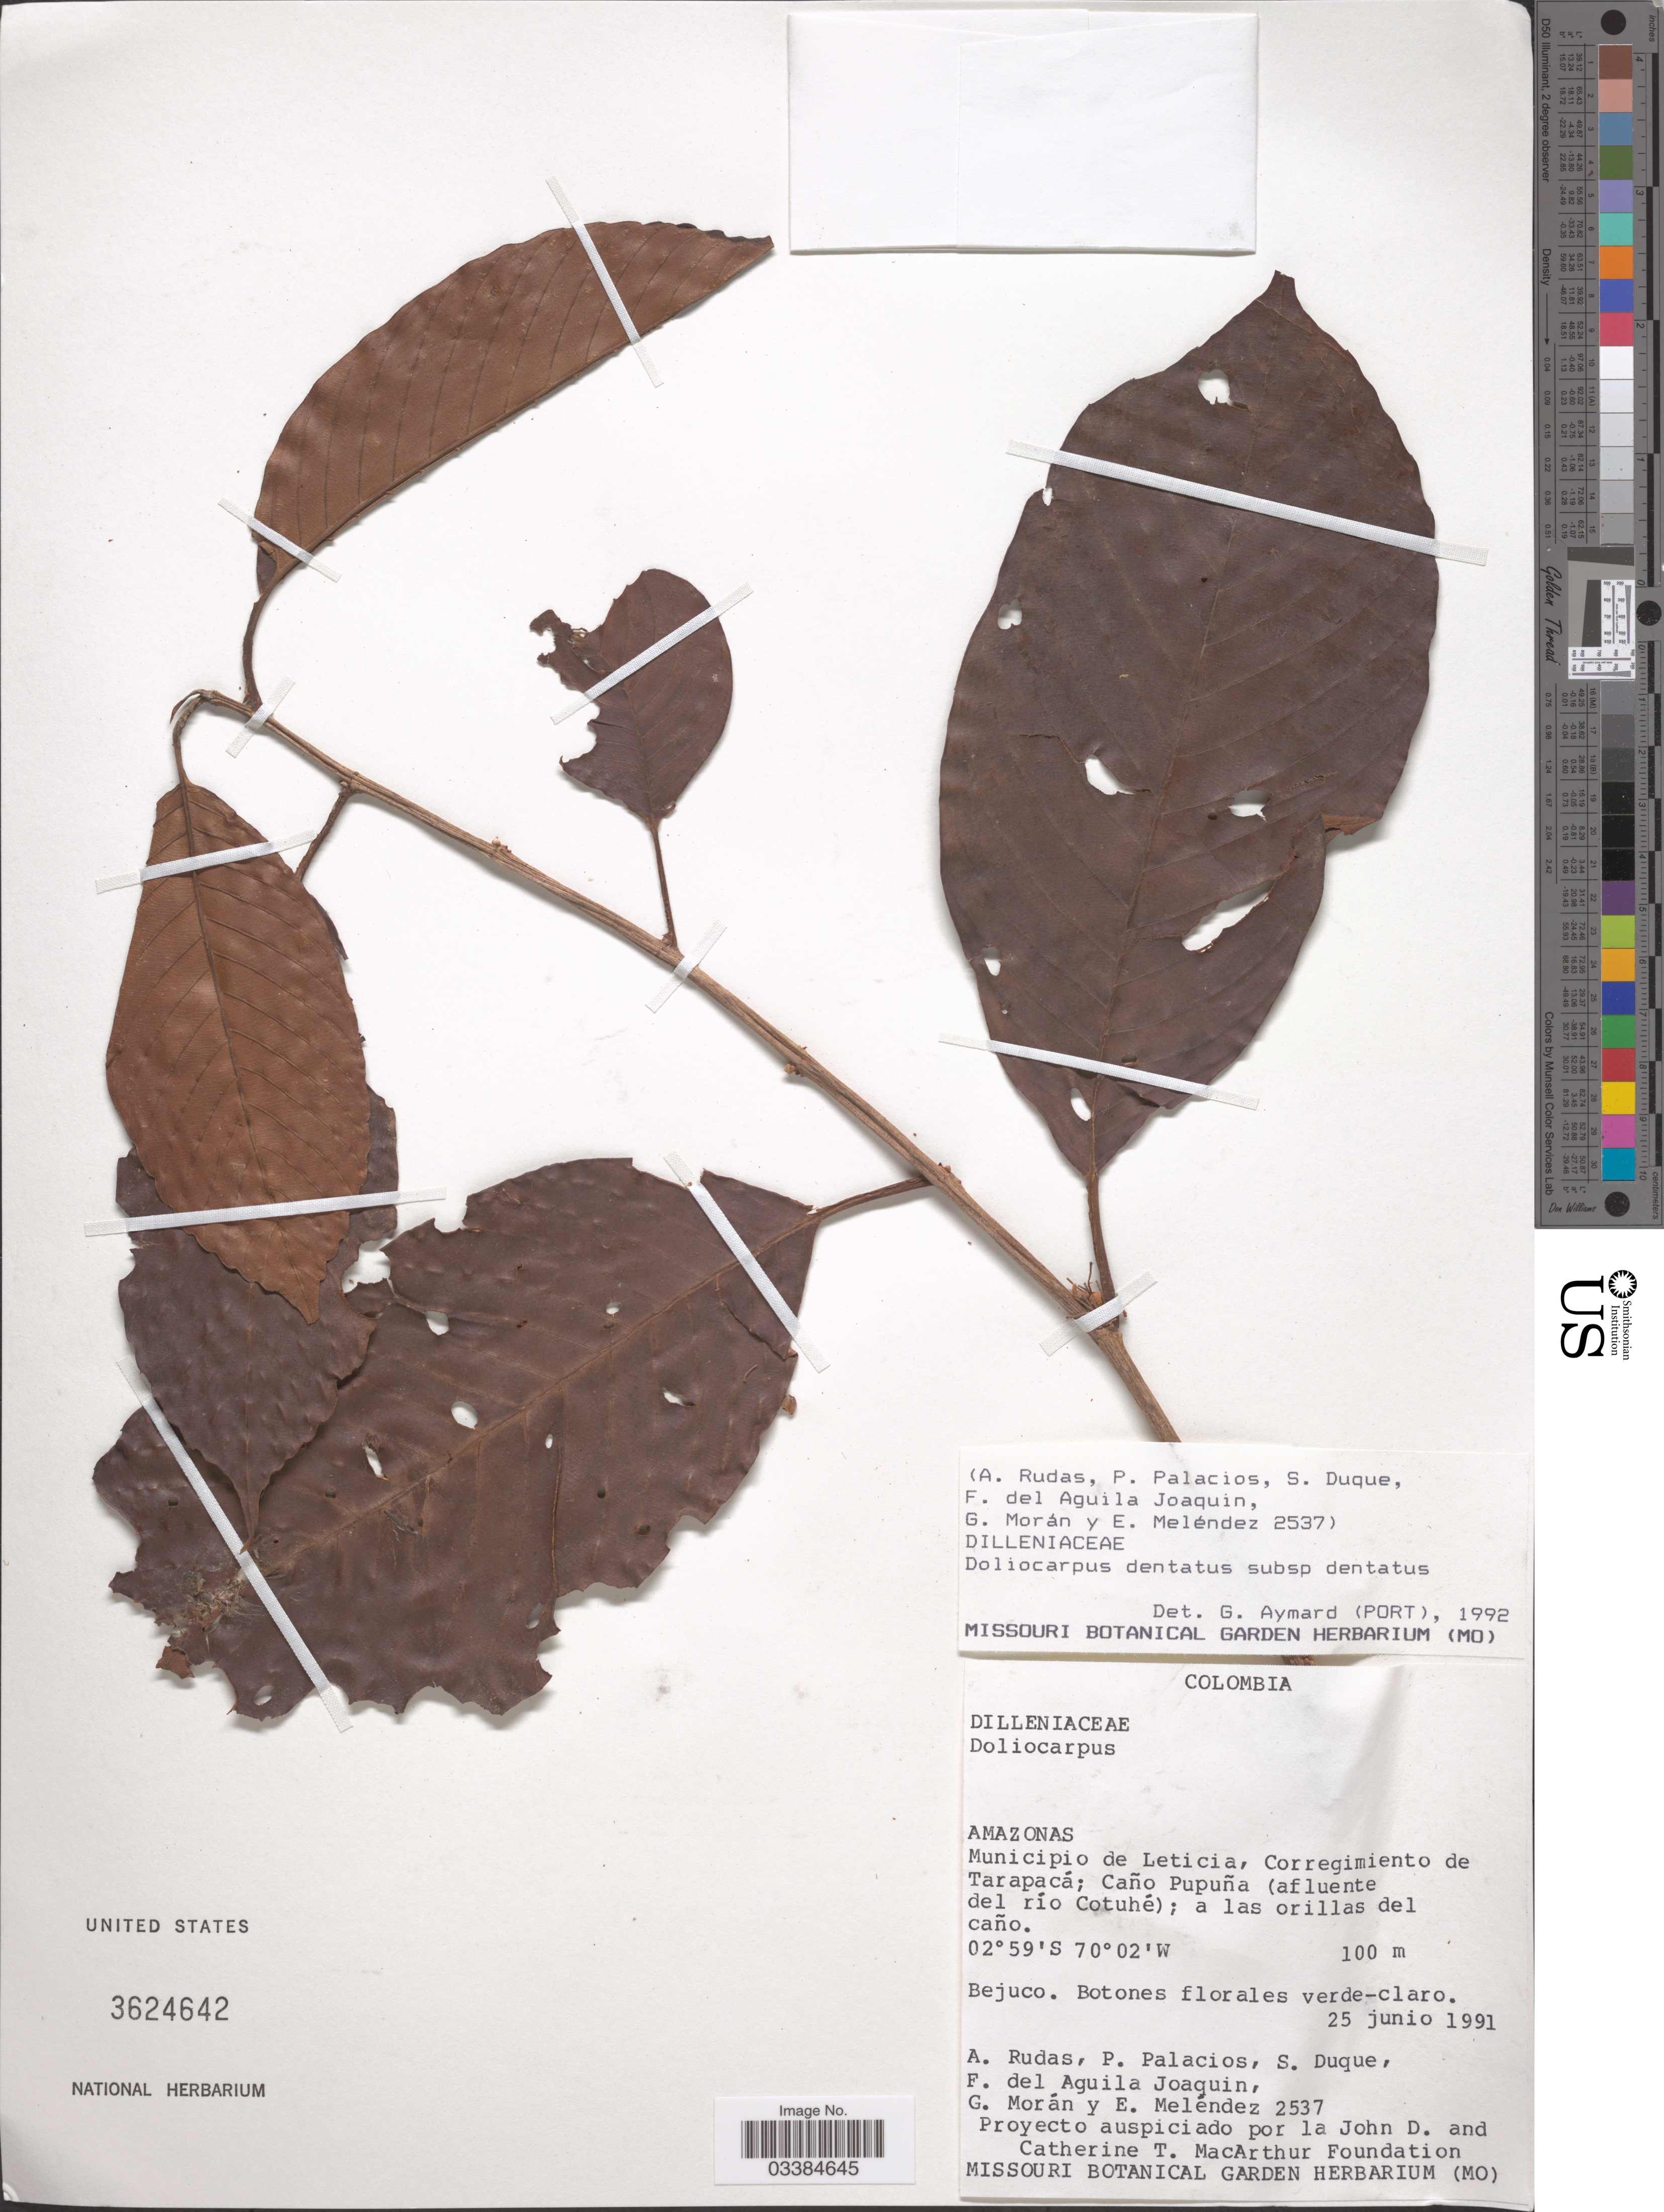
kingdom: Plantae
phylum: Tracheophyta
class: Magnoliopsida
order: Dilleniales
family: Dilleniaceae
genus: Doliocarpus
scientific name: Doliocarpus dentatus subsp. dentatus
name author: (Aubl.) Standl.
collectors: A. Rudas, P. Palacios, S. Duque, F. Aguila Joaquin & et al.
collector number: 2537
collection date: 1991-06-25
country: Colombia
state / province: Amazônas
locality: Municipio de Leticia, Corregimiento de Tarapacá; Caño Pupuña (afluente del río Cotuhé); a las orillas del caño.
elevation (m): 100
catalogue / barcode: US 3624642